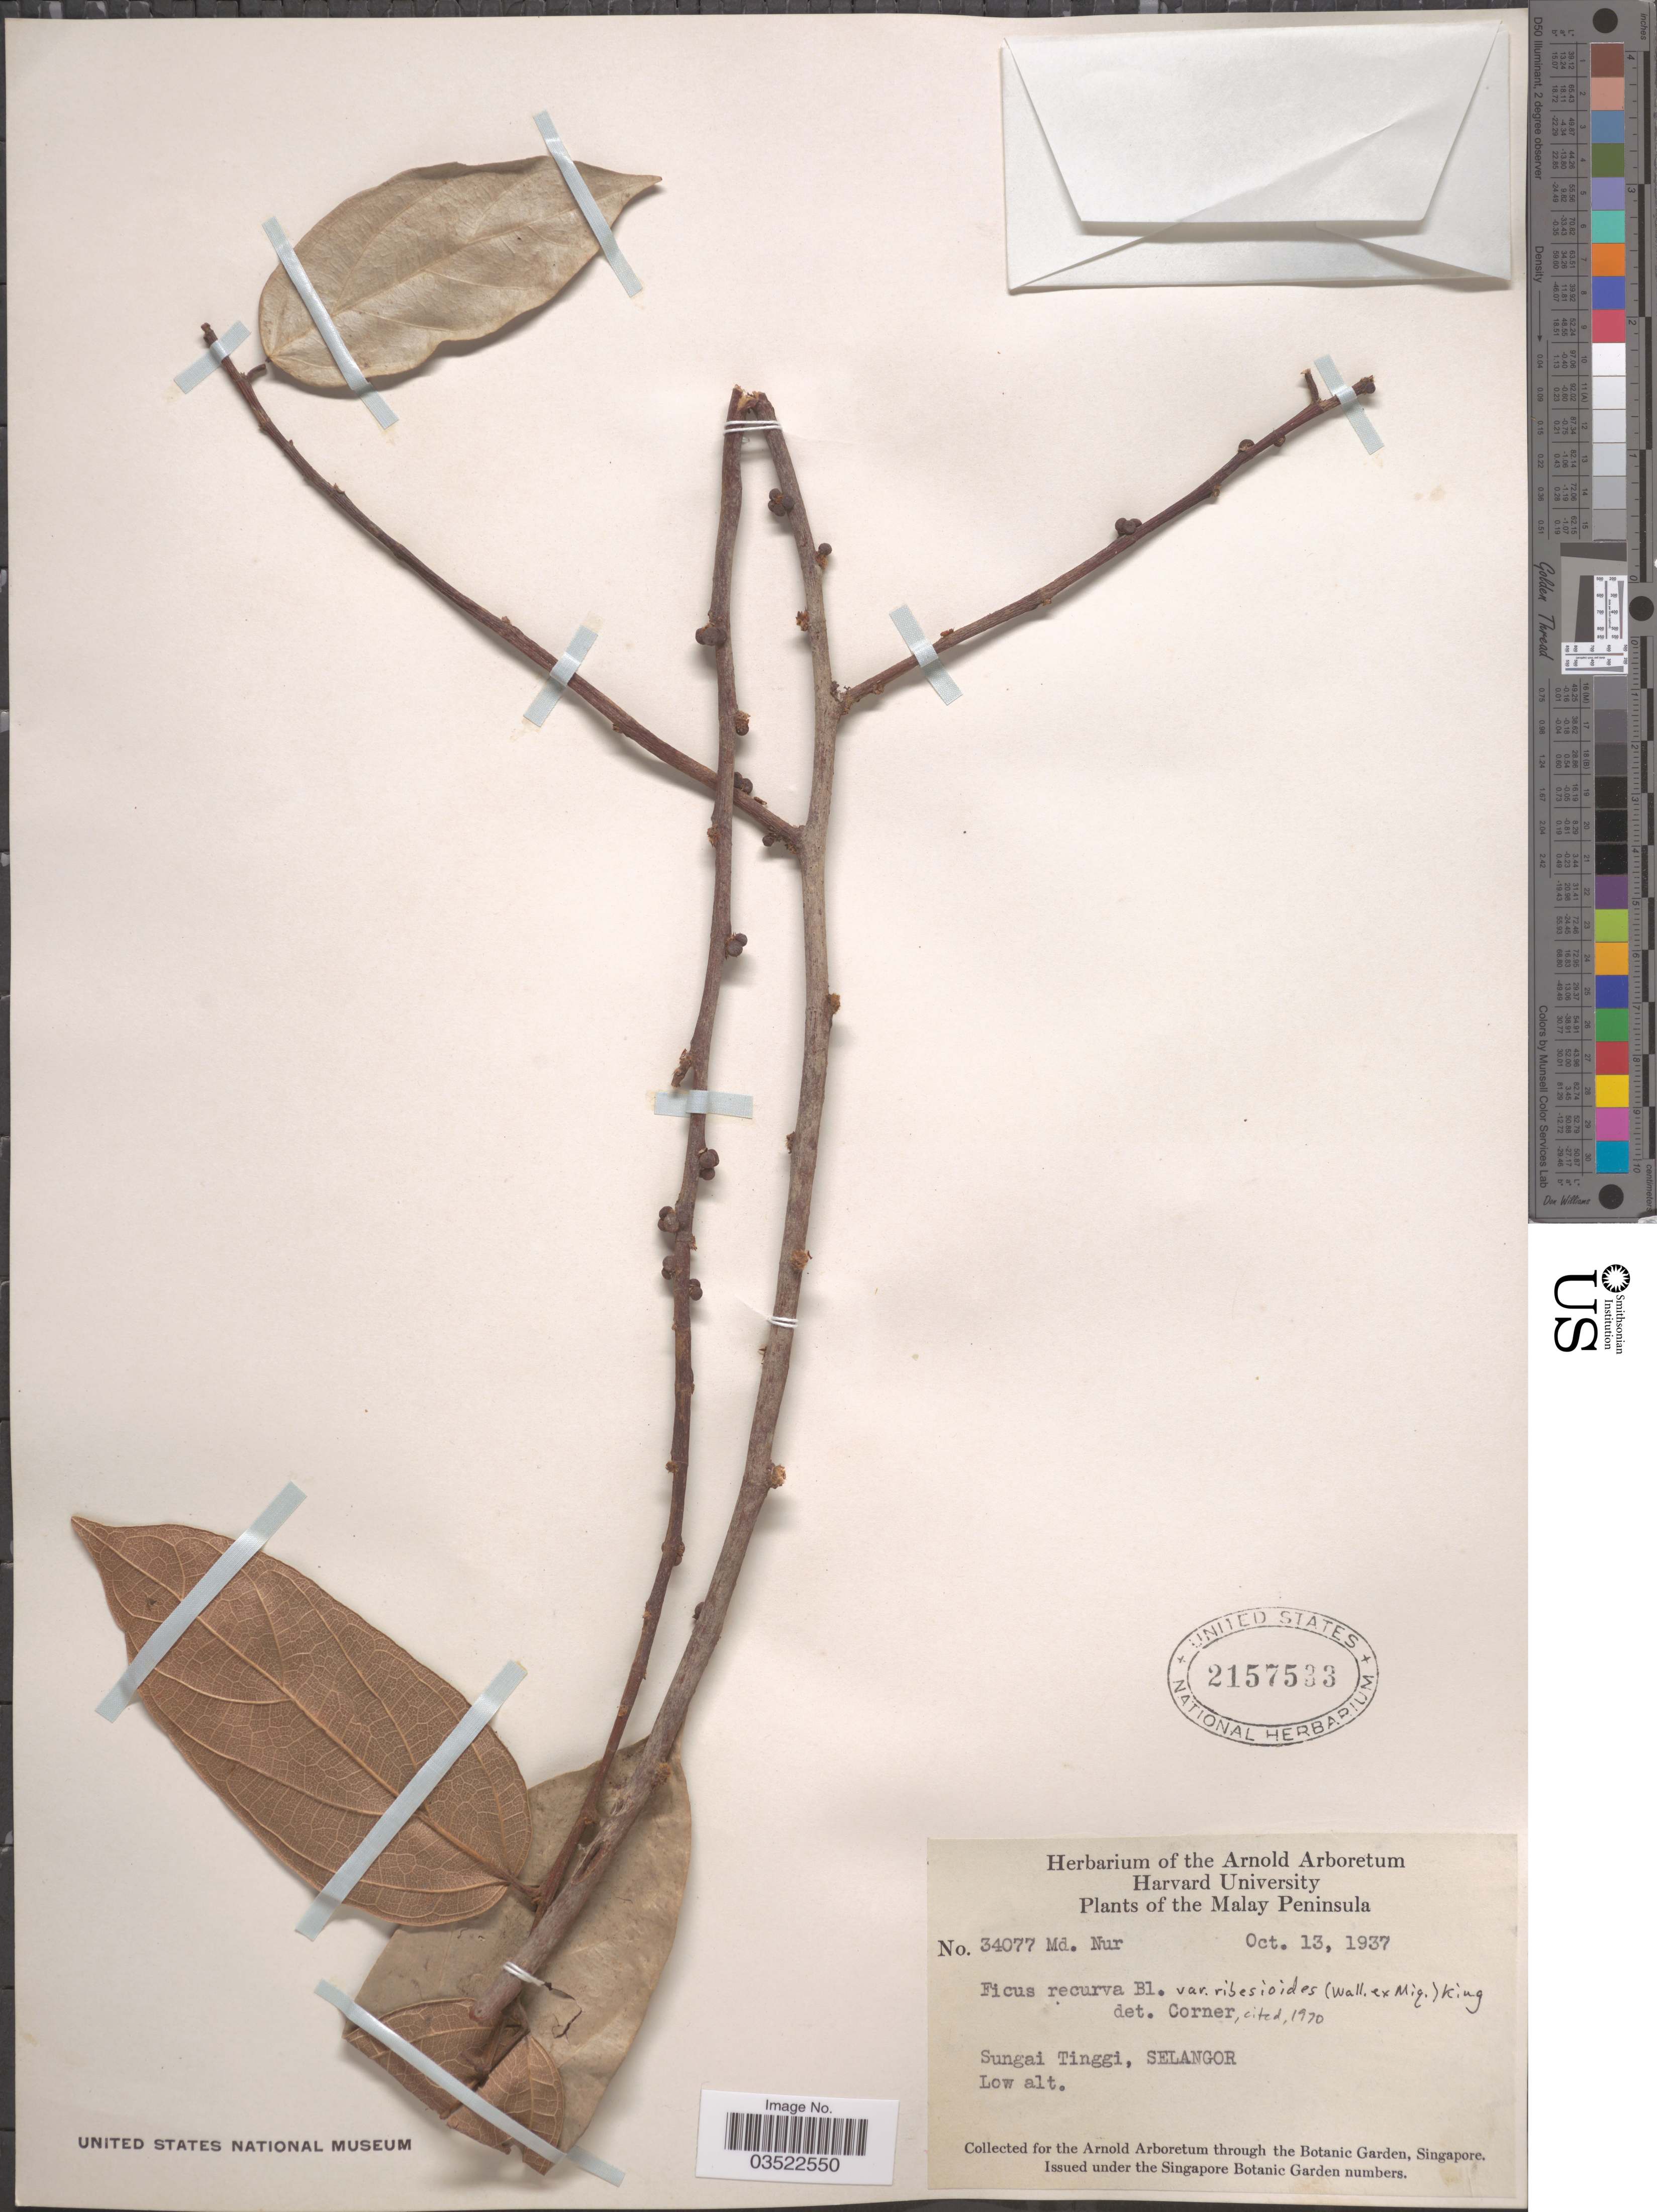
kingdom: Plantae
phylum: Tracheophyta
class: Magnoliopsida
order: Rosales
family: Moraceae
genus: Ficus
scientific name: Ficus recurva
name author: Blume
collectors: M. Nur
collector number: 34077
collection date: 1937-10-13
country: Malaysia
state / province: Selangor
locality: Malay Peninsula. Sungai Tinggi.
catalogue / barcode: US 2157533